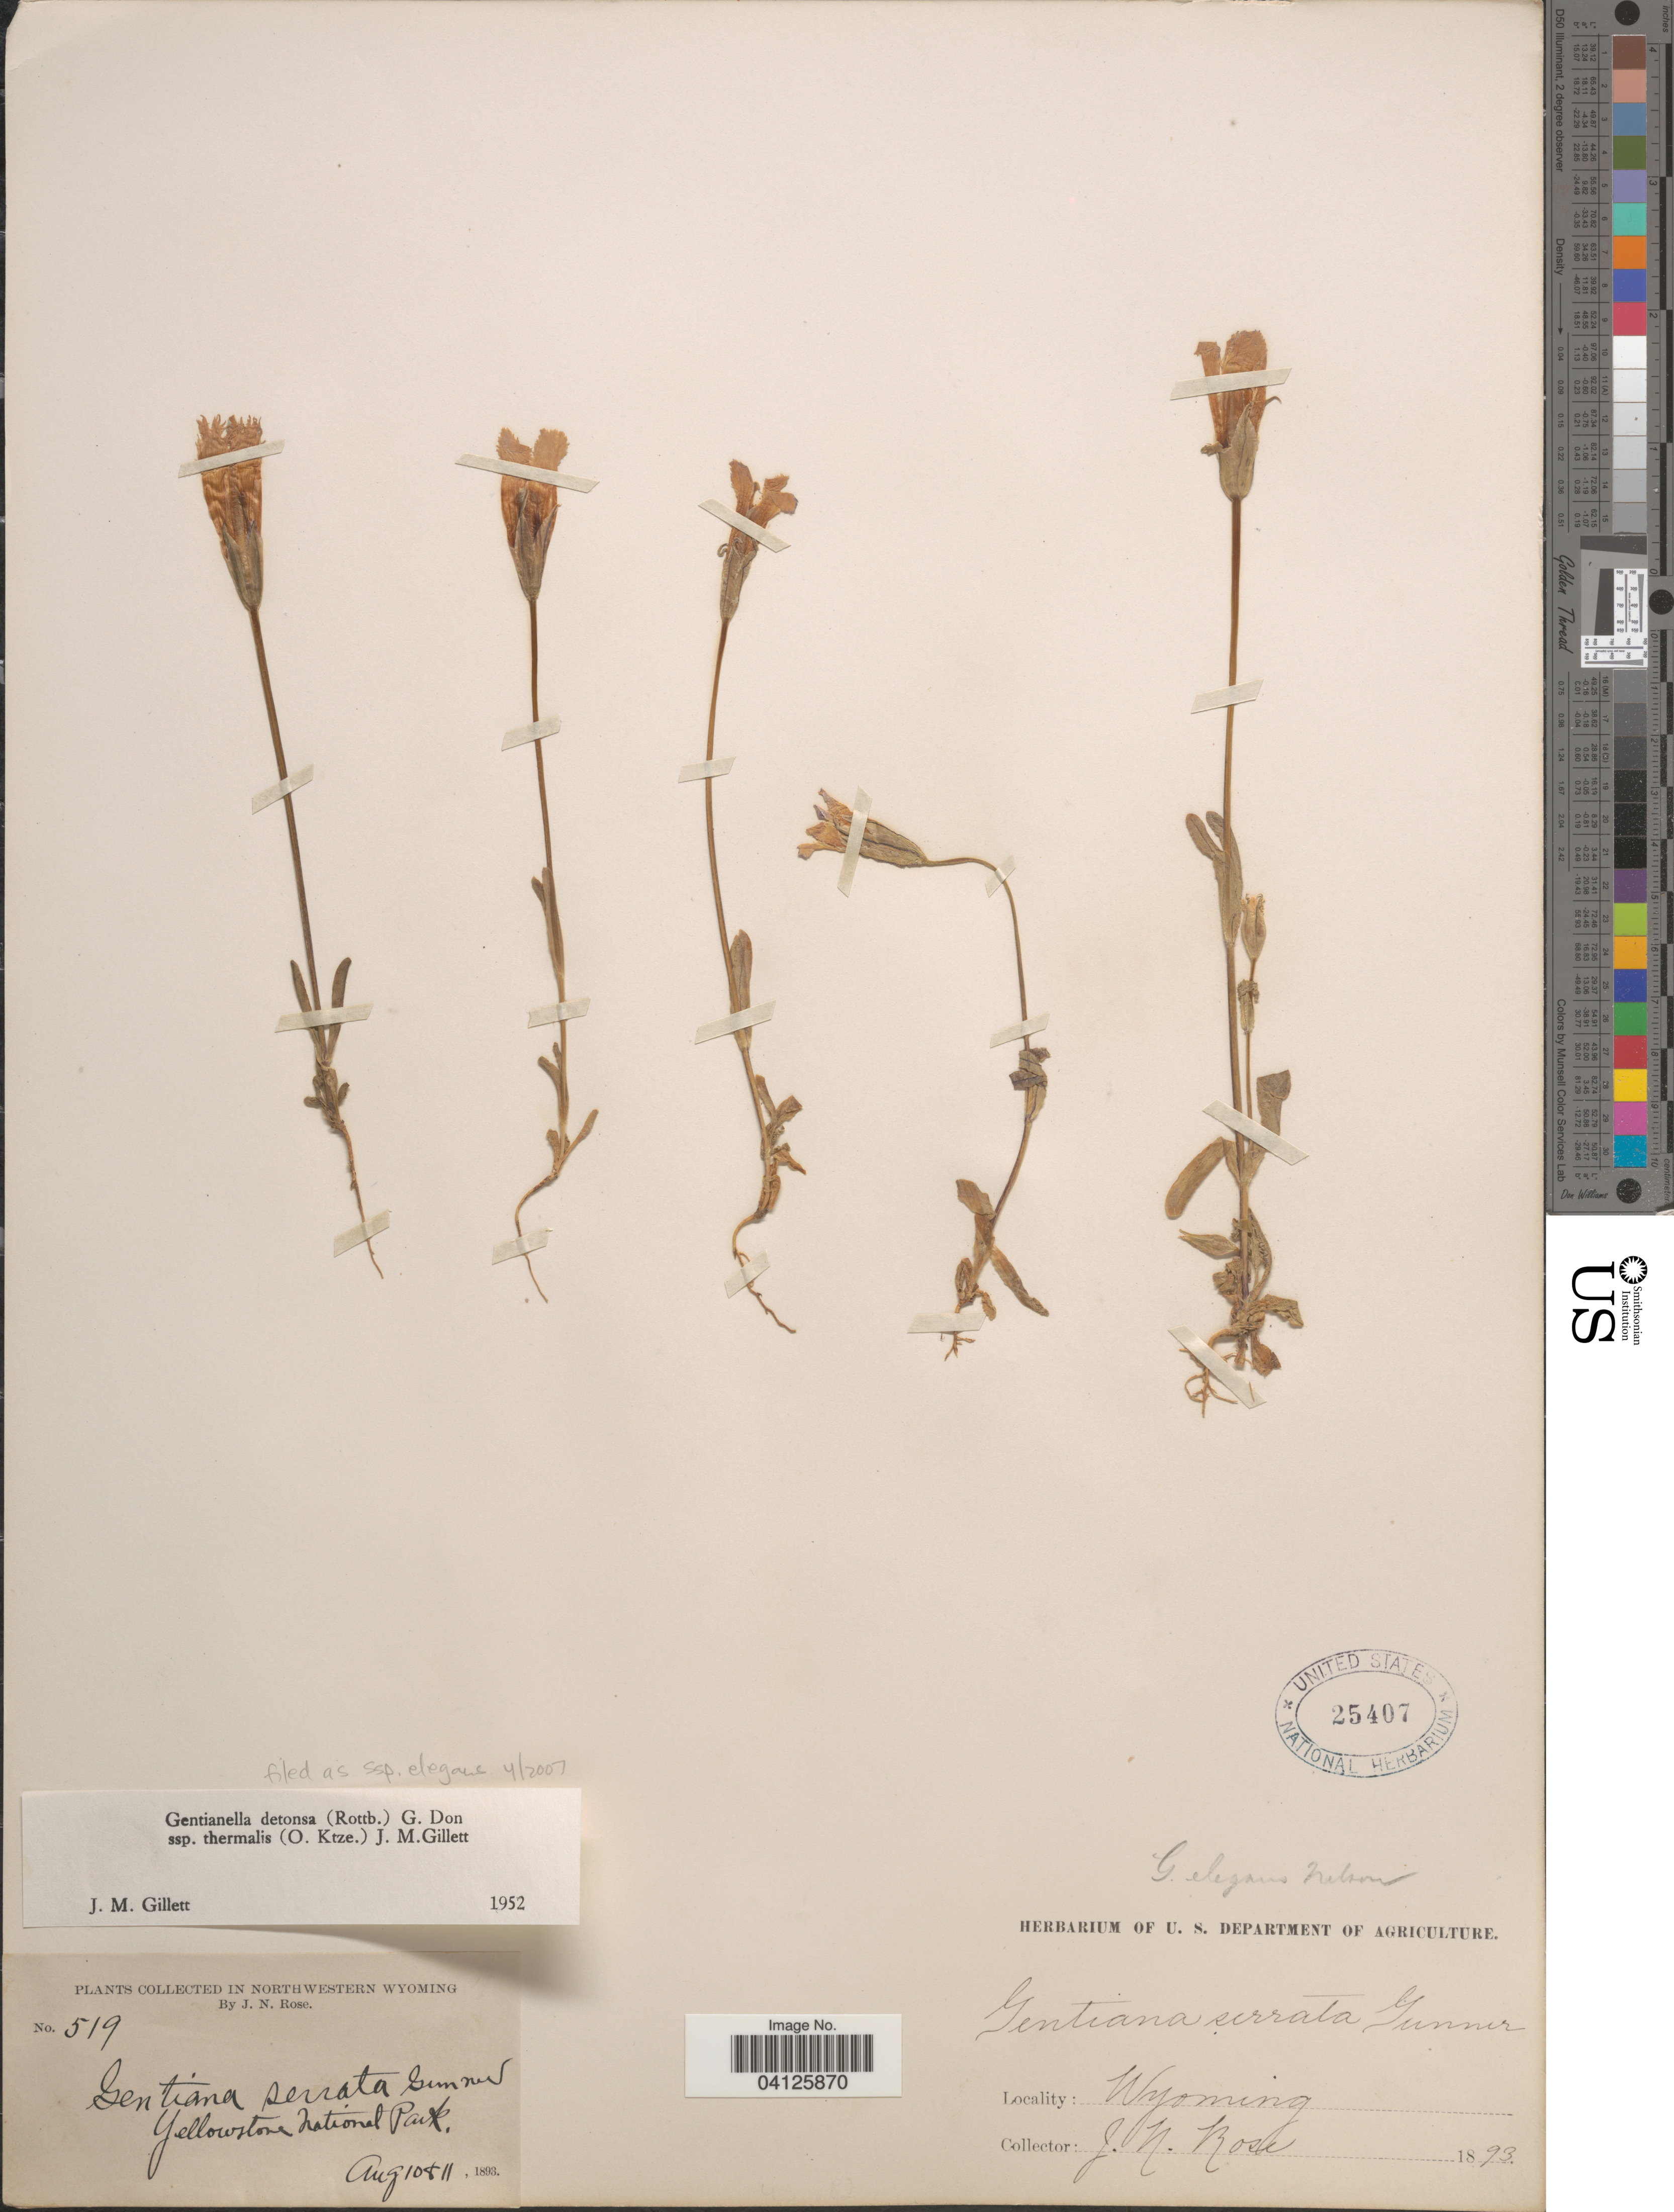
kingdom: Plantae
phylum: Tracheophyta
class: Magnoliopsida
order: Gentianales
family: Gentianaceae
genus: Gentianella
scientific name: Gentianella detonsa subsp. elegans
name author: (A. Gray) J.M. Gillett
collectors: J. N. Rose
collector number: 519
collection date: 1893-08-10/1893-08-11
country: United States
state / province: Wyoming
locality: In Northwestern Wyoming. Yellowstone National Park.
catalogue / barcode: US 25407